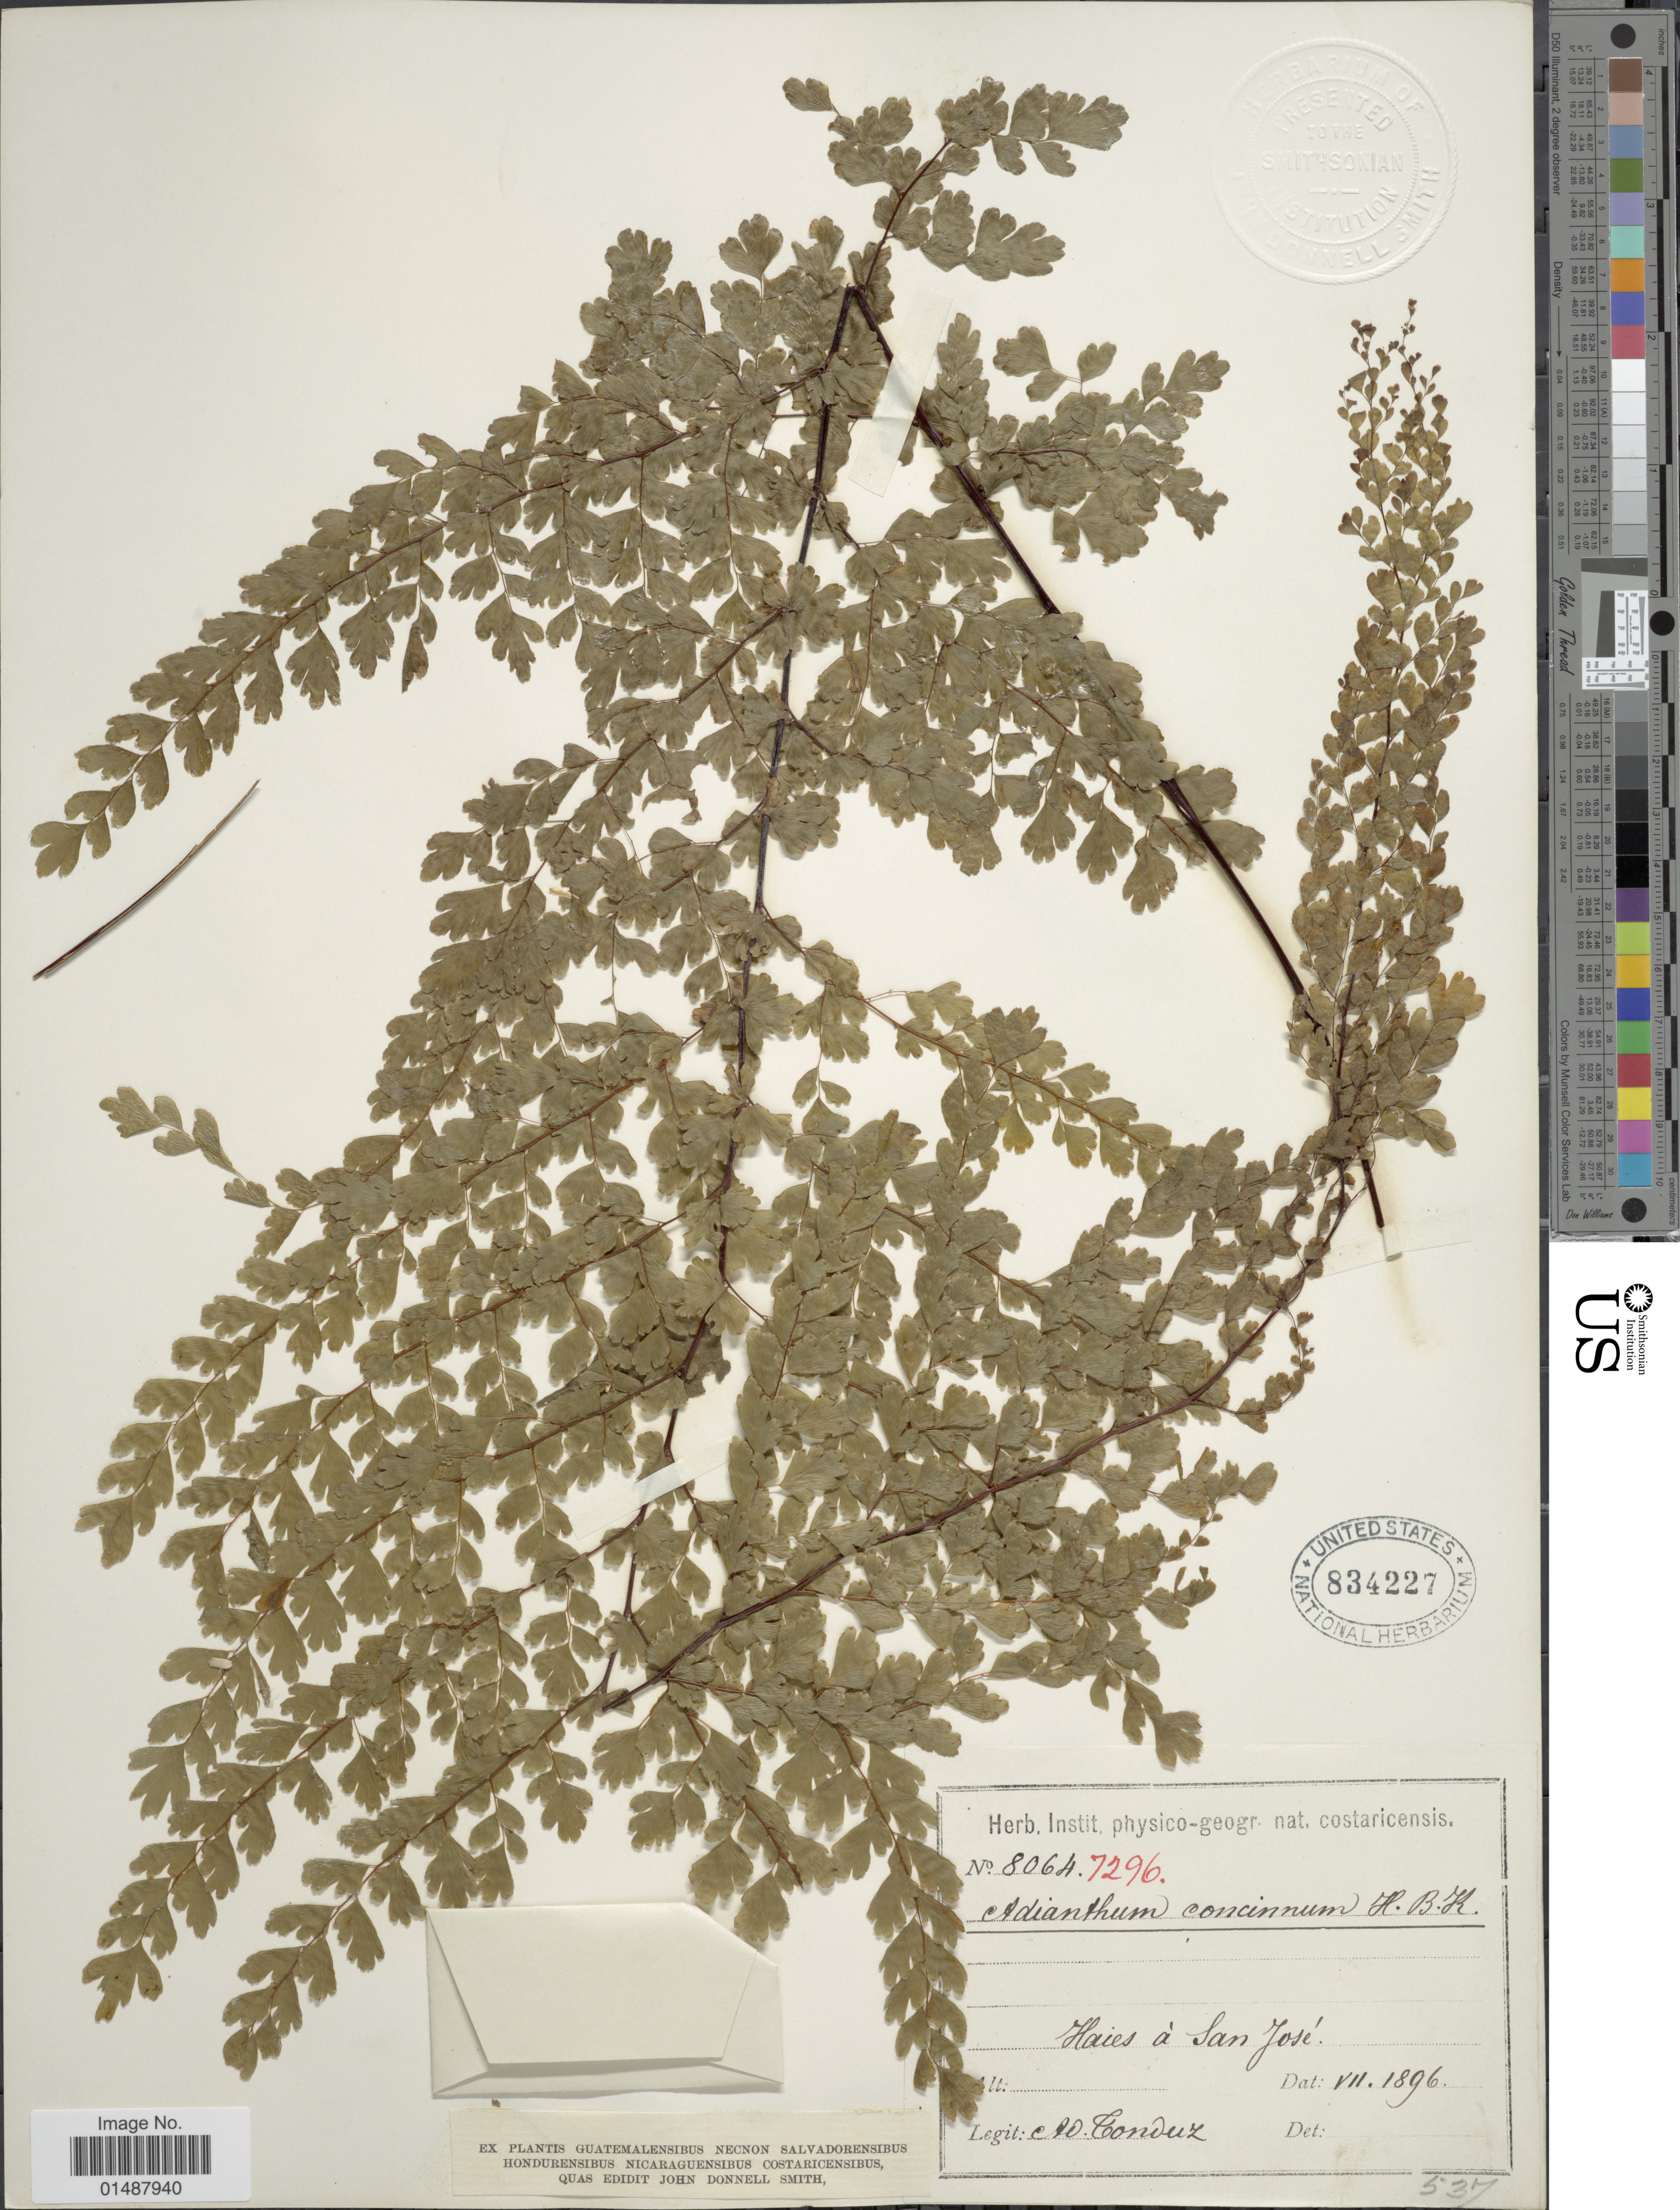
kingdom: Plantae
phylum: Tracheophyta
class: Polypodiopsida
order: Polypodiales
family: Pteridaceae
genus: Adiantum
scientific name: Adiantum concinnum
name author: Humb. & Bonpl. ex Willd.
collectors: A. Tonduz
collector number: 8064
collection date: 1896-07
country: Costa Rica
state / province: San José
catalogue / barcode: US 834227